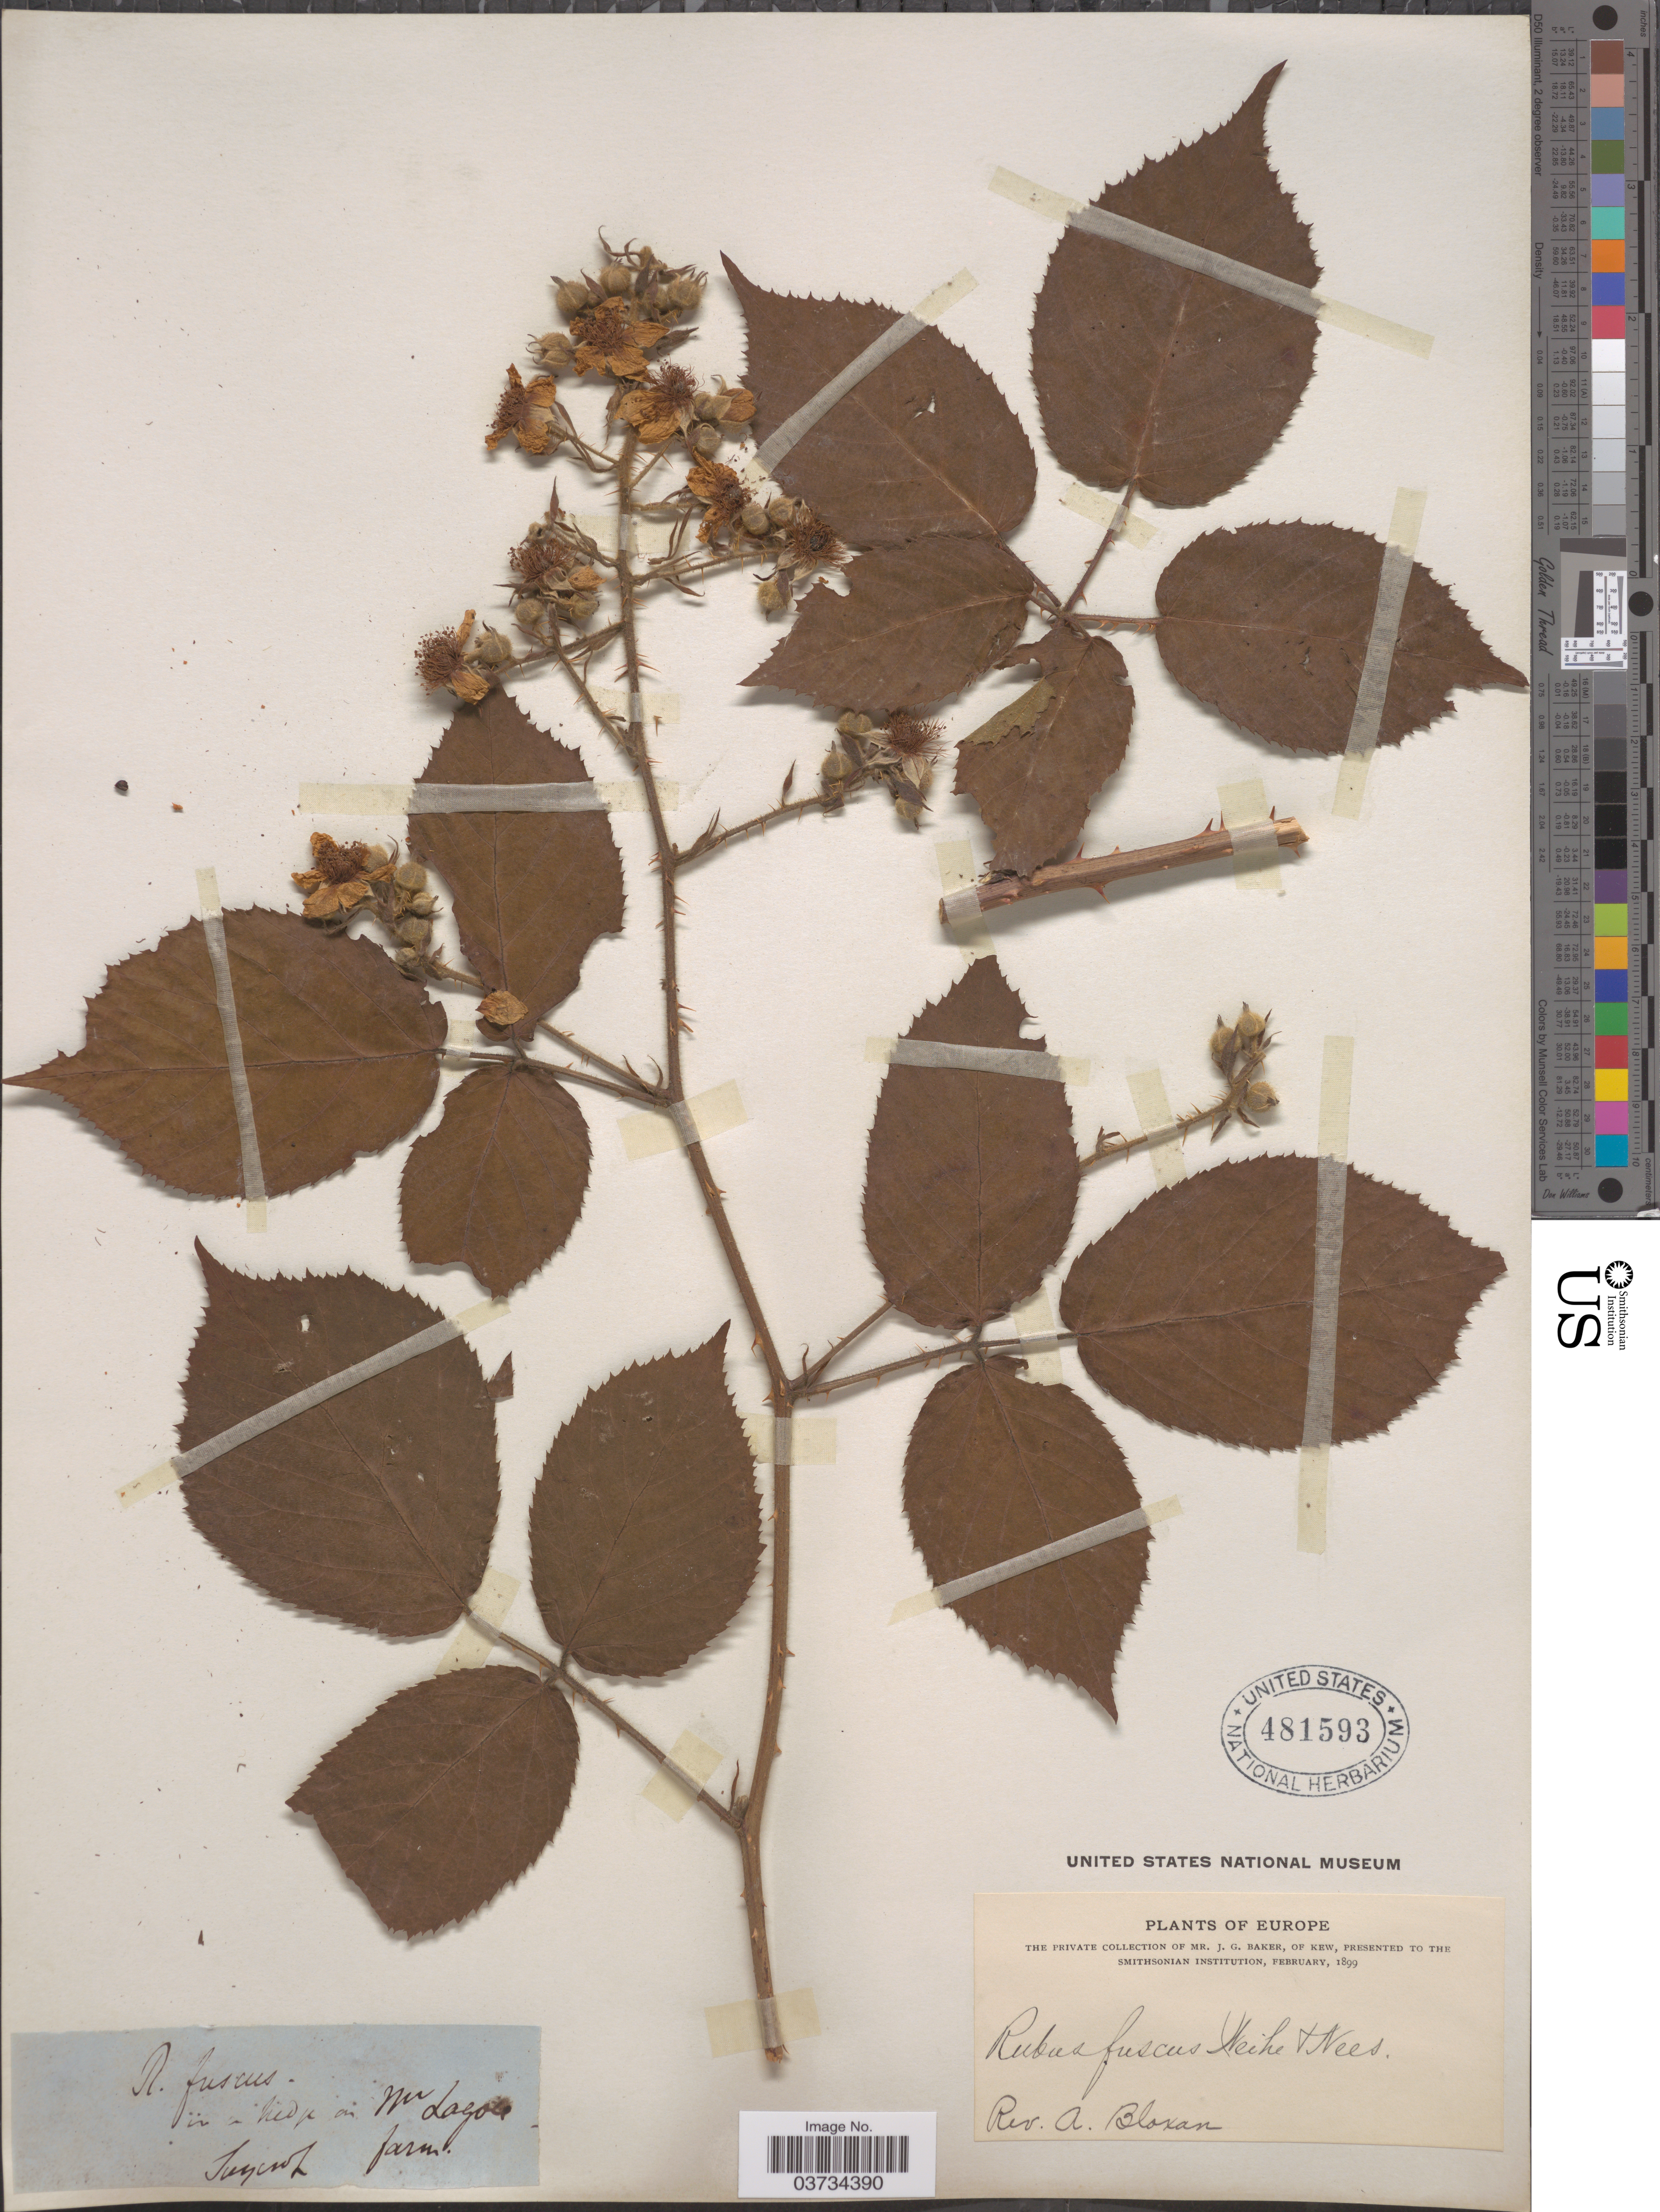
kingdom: Plantae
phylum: Tracheophyta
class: Magnoliopsida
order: Rosales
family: Rosaceae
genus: Rubus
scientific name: Rubus fusus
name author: L.H. Bailey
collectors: A. Bloxam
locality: In a hedge in Mr. Lago farm. Suyenh [unsure placement]. [interpreted] Europe.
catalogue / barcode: US 481593